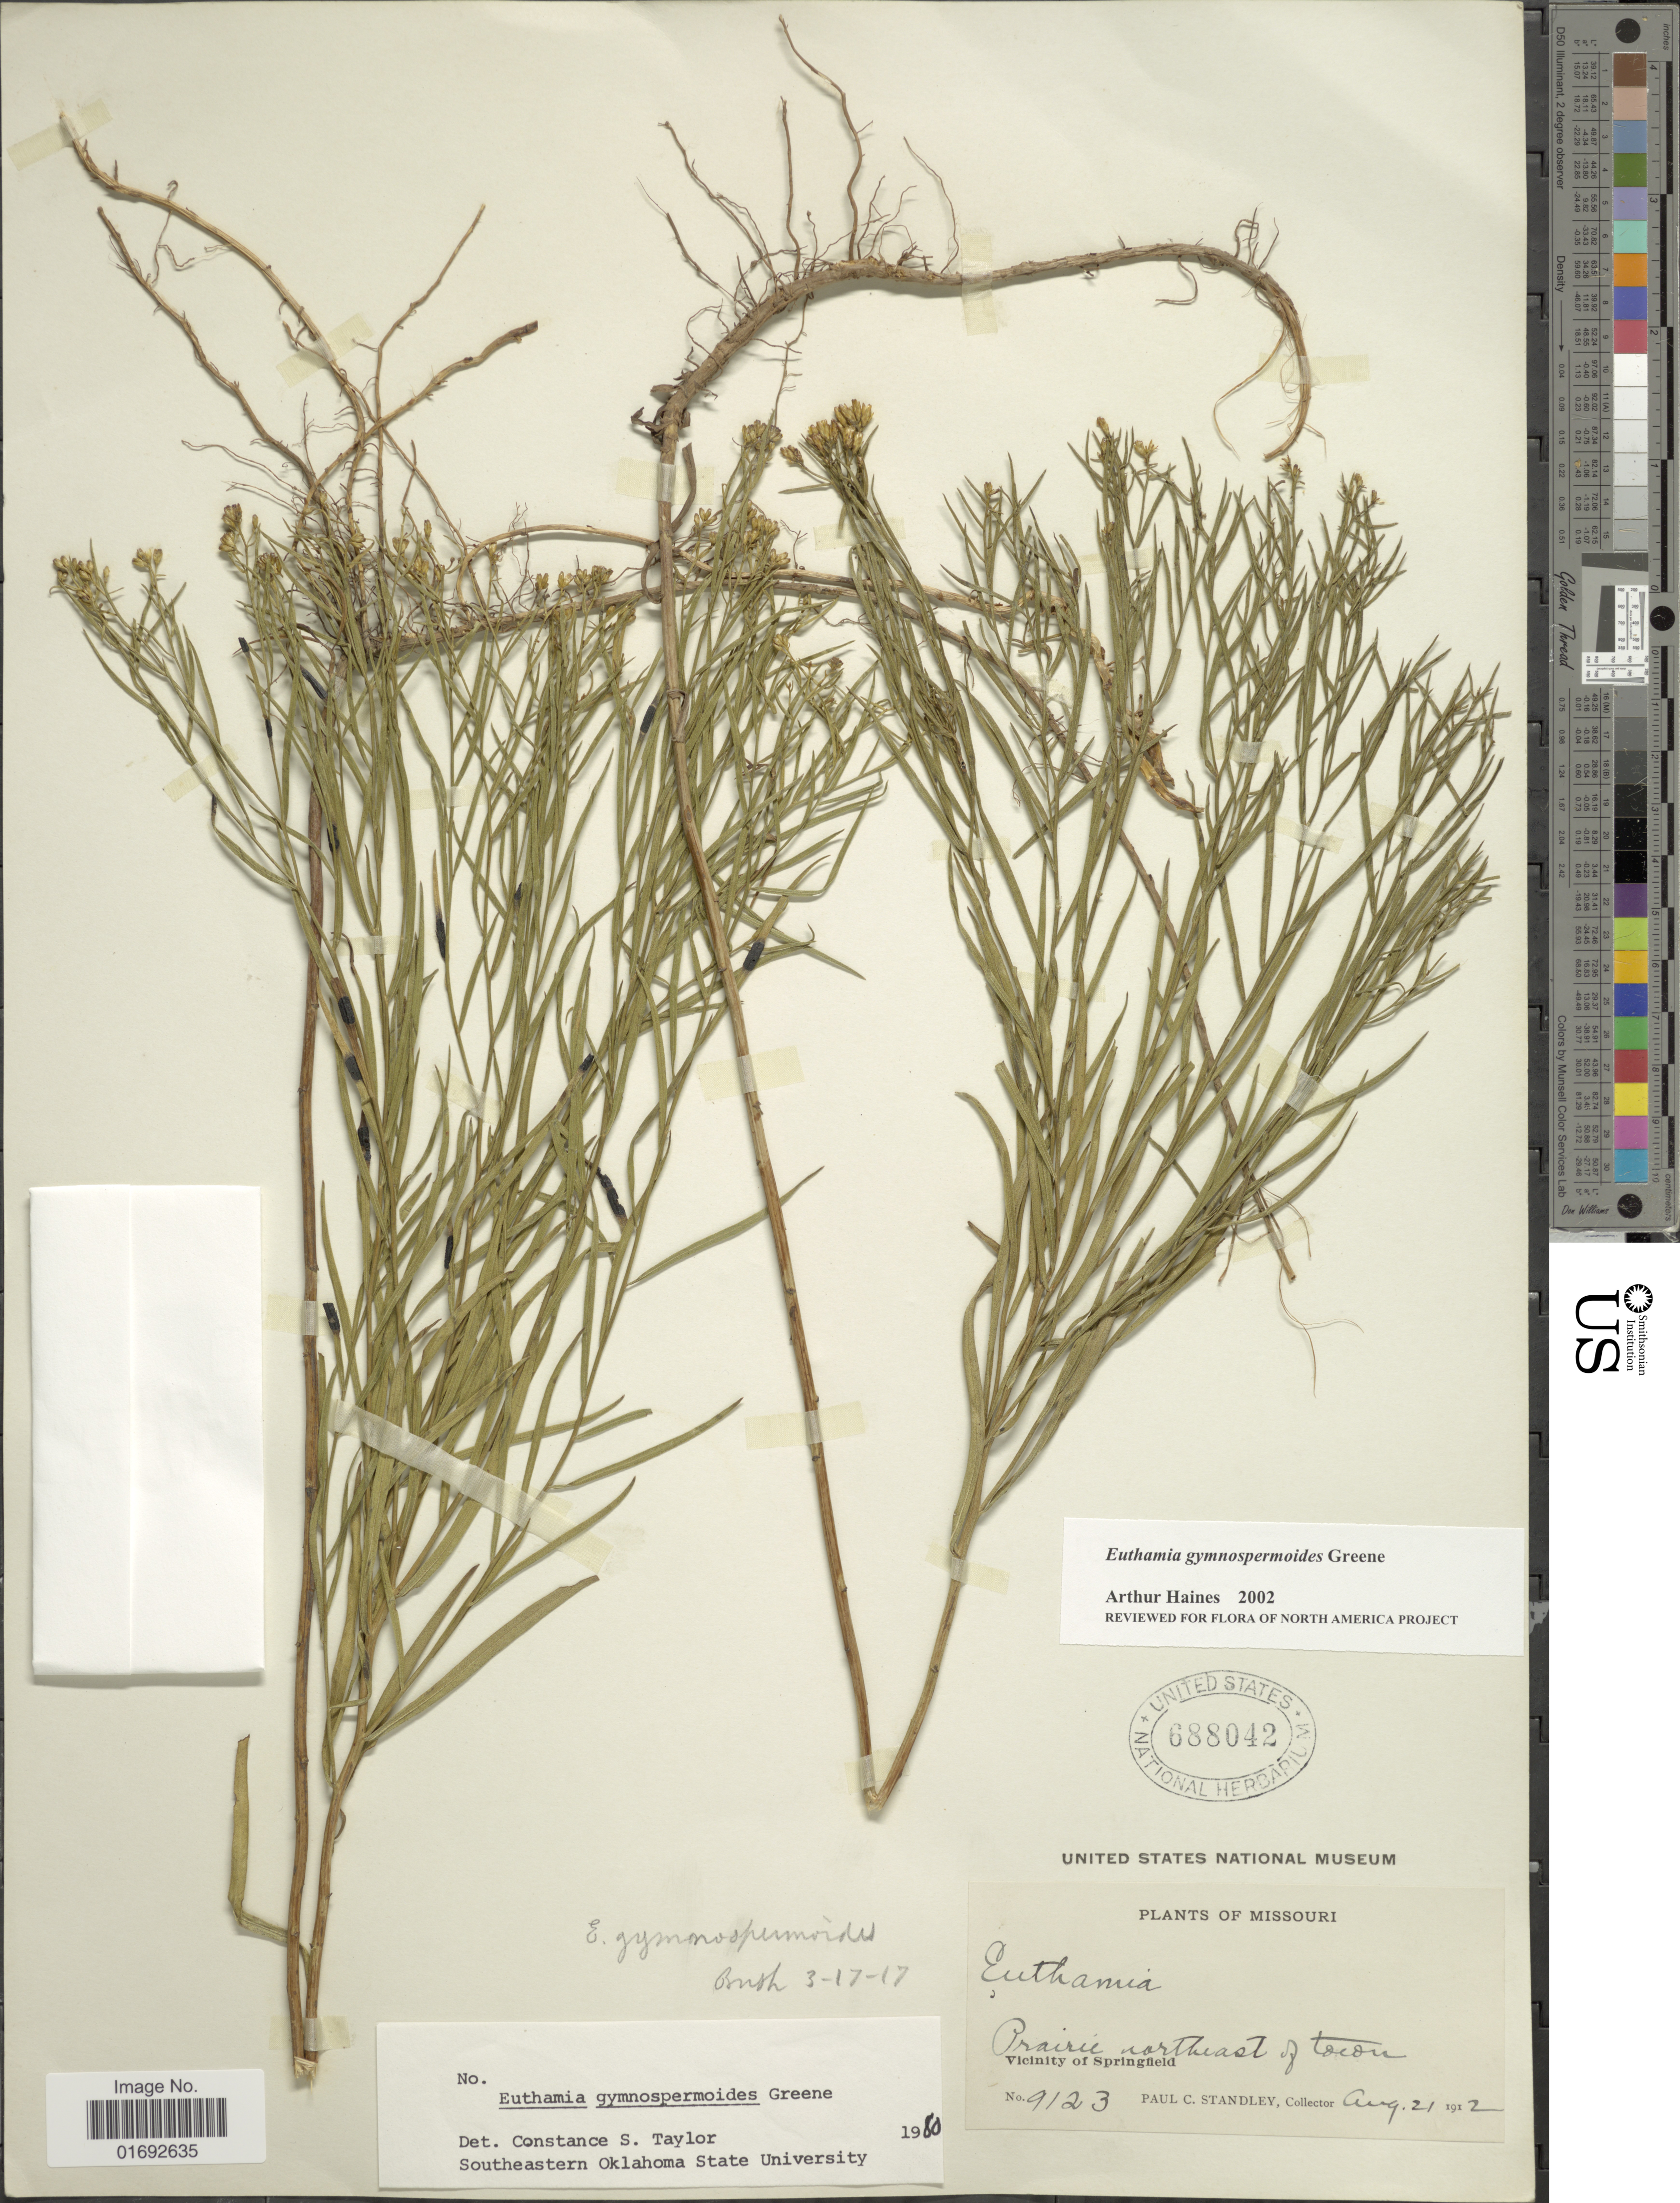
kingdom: Plantae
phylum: Tracheophyta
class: Magnoliopsida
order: Asterales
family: Asteraceae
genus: Euthamia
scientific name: Euthamia gymnospermoides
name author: Greene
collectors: P. C. Standley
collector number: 9123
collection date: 1912-08-21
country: United States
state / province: Missouri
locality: Northeast of town, Vicinity of Springfield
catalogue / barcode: US 688042